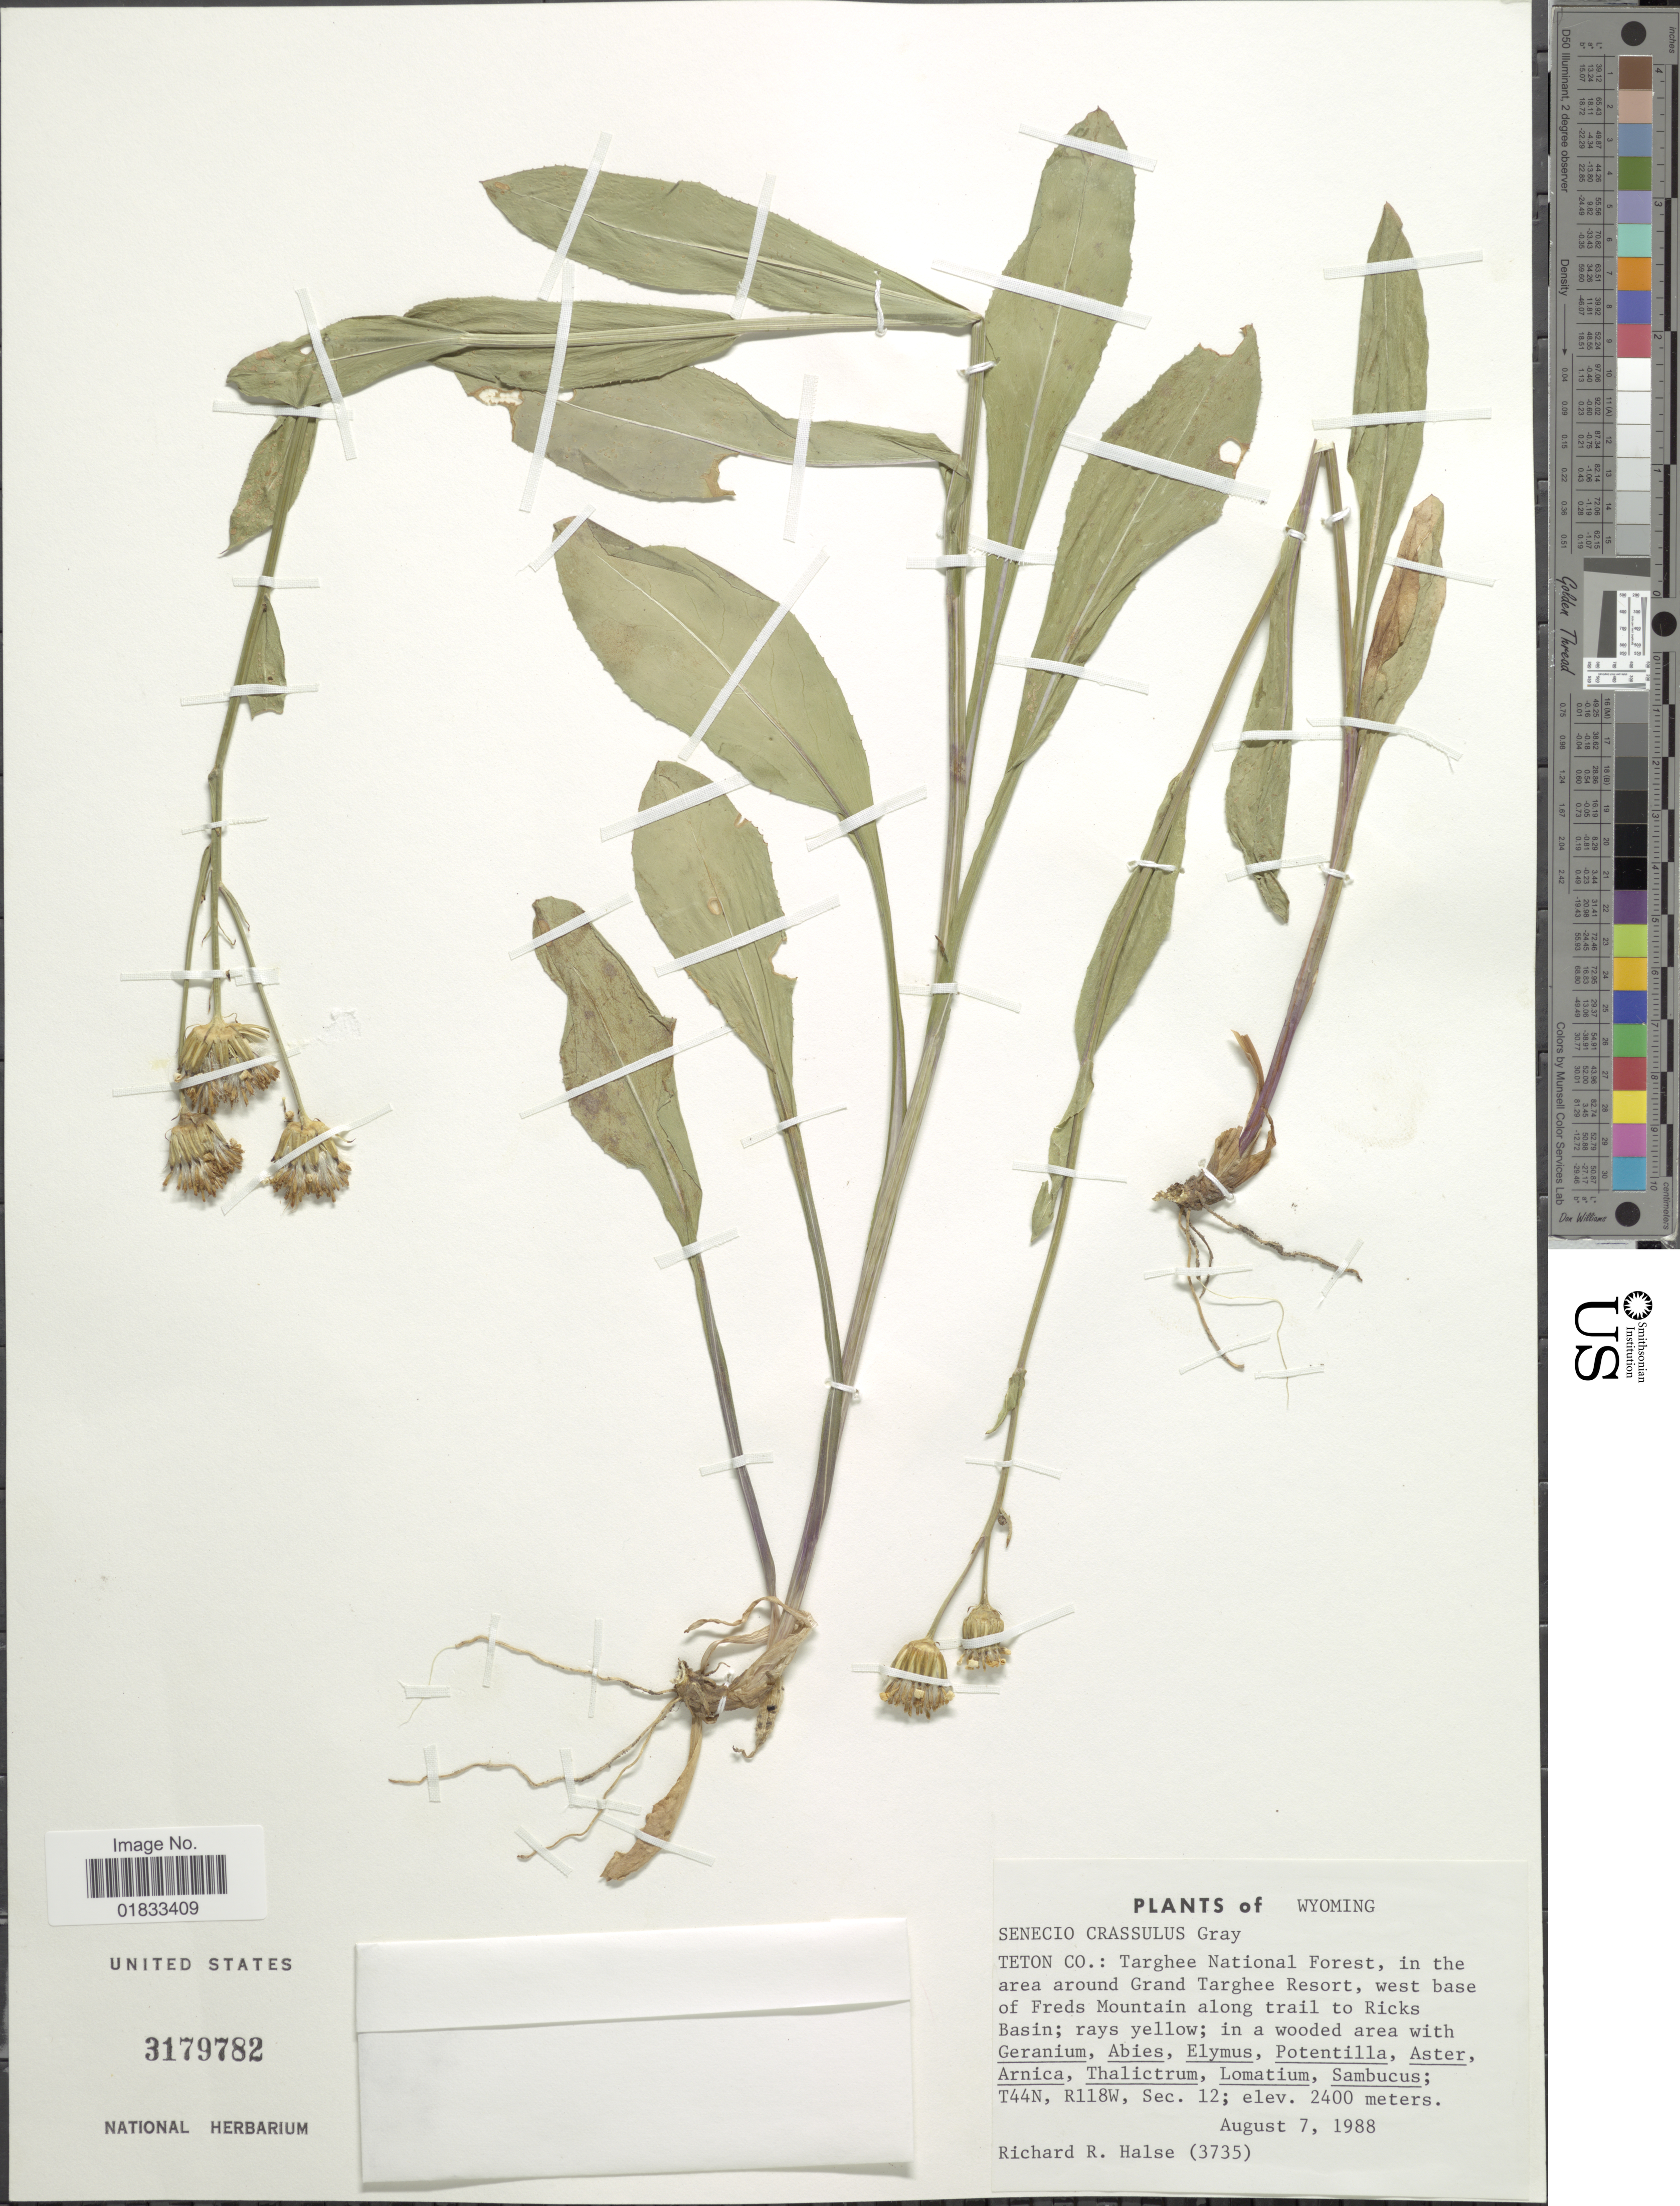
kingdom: Plantae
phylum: Tracheophyta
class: Magnoliopsida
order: Asterales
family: Asteraceae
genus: Senecio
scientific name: Senecio crassulus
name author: A. Gray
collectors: R. Halse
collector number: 3735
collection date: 1988-08-07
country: United States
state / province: Wyoming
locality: Teton Co.: Targhee National Forest, in the area around Grand Targhee Resort, west base of Freds Mountain along trail to Ricks Basin, T44N, R118W, Sec. 12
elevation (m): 2400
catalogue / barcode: US 3179782